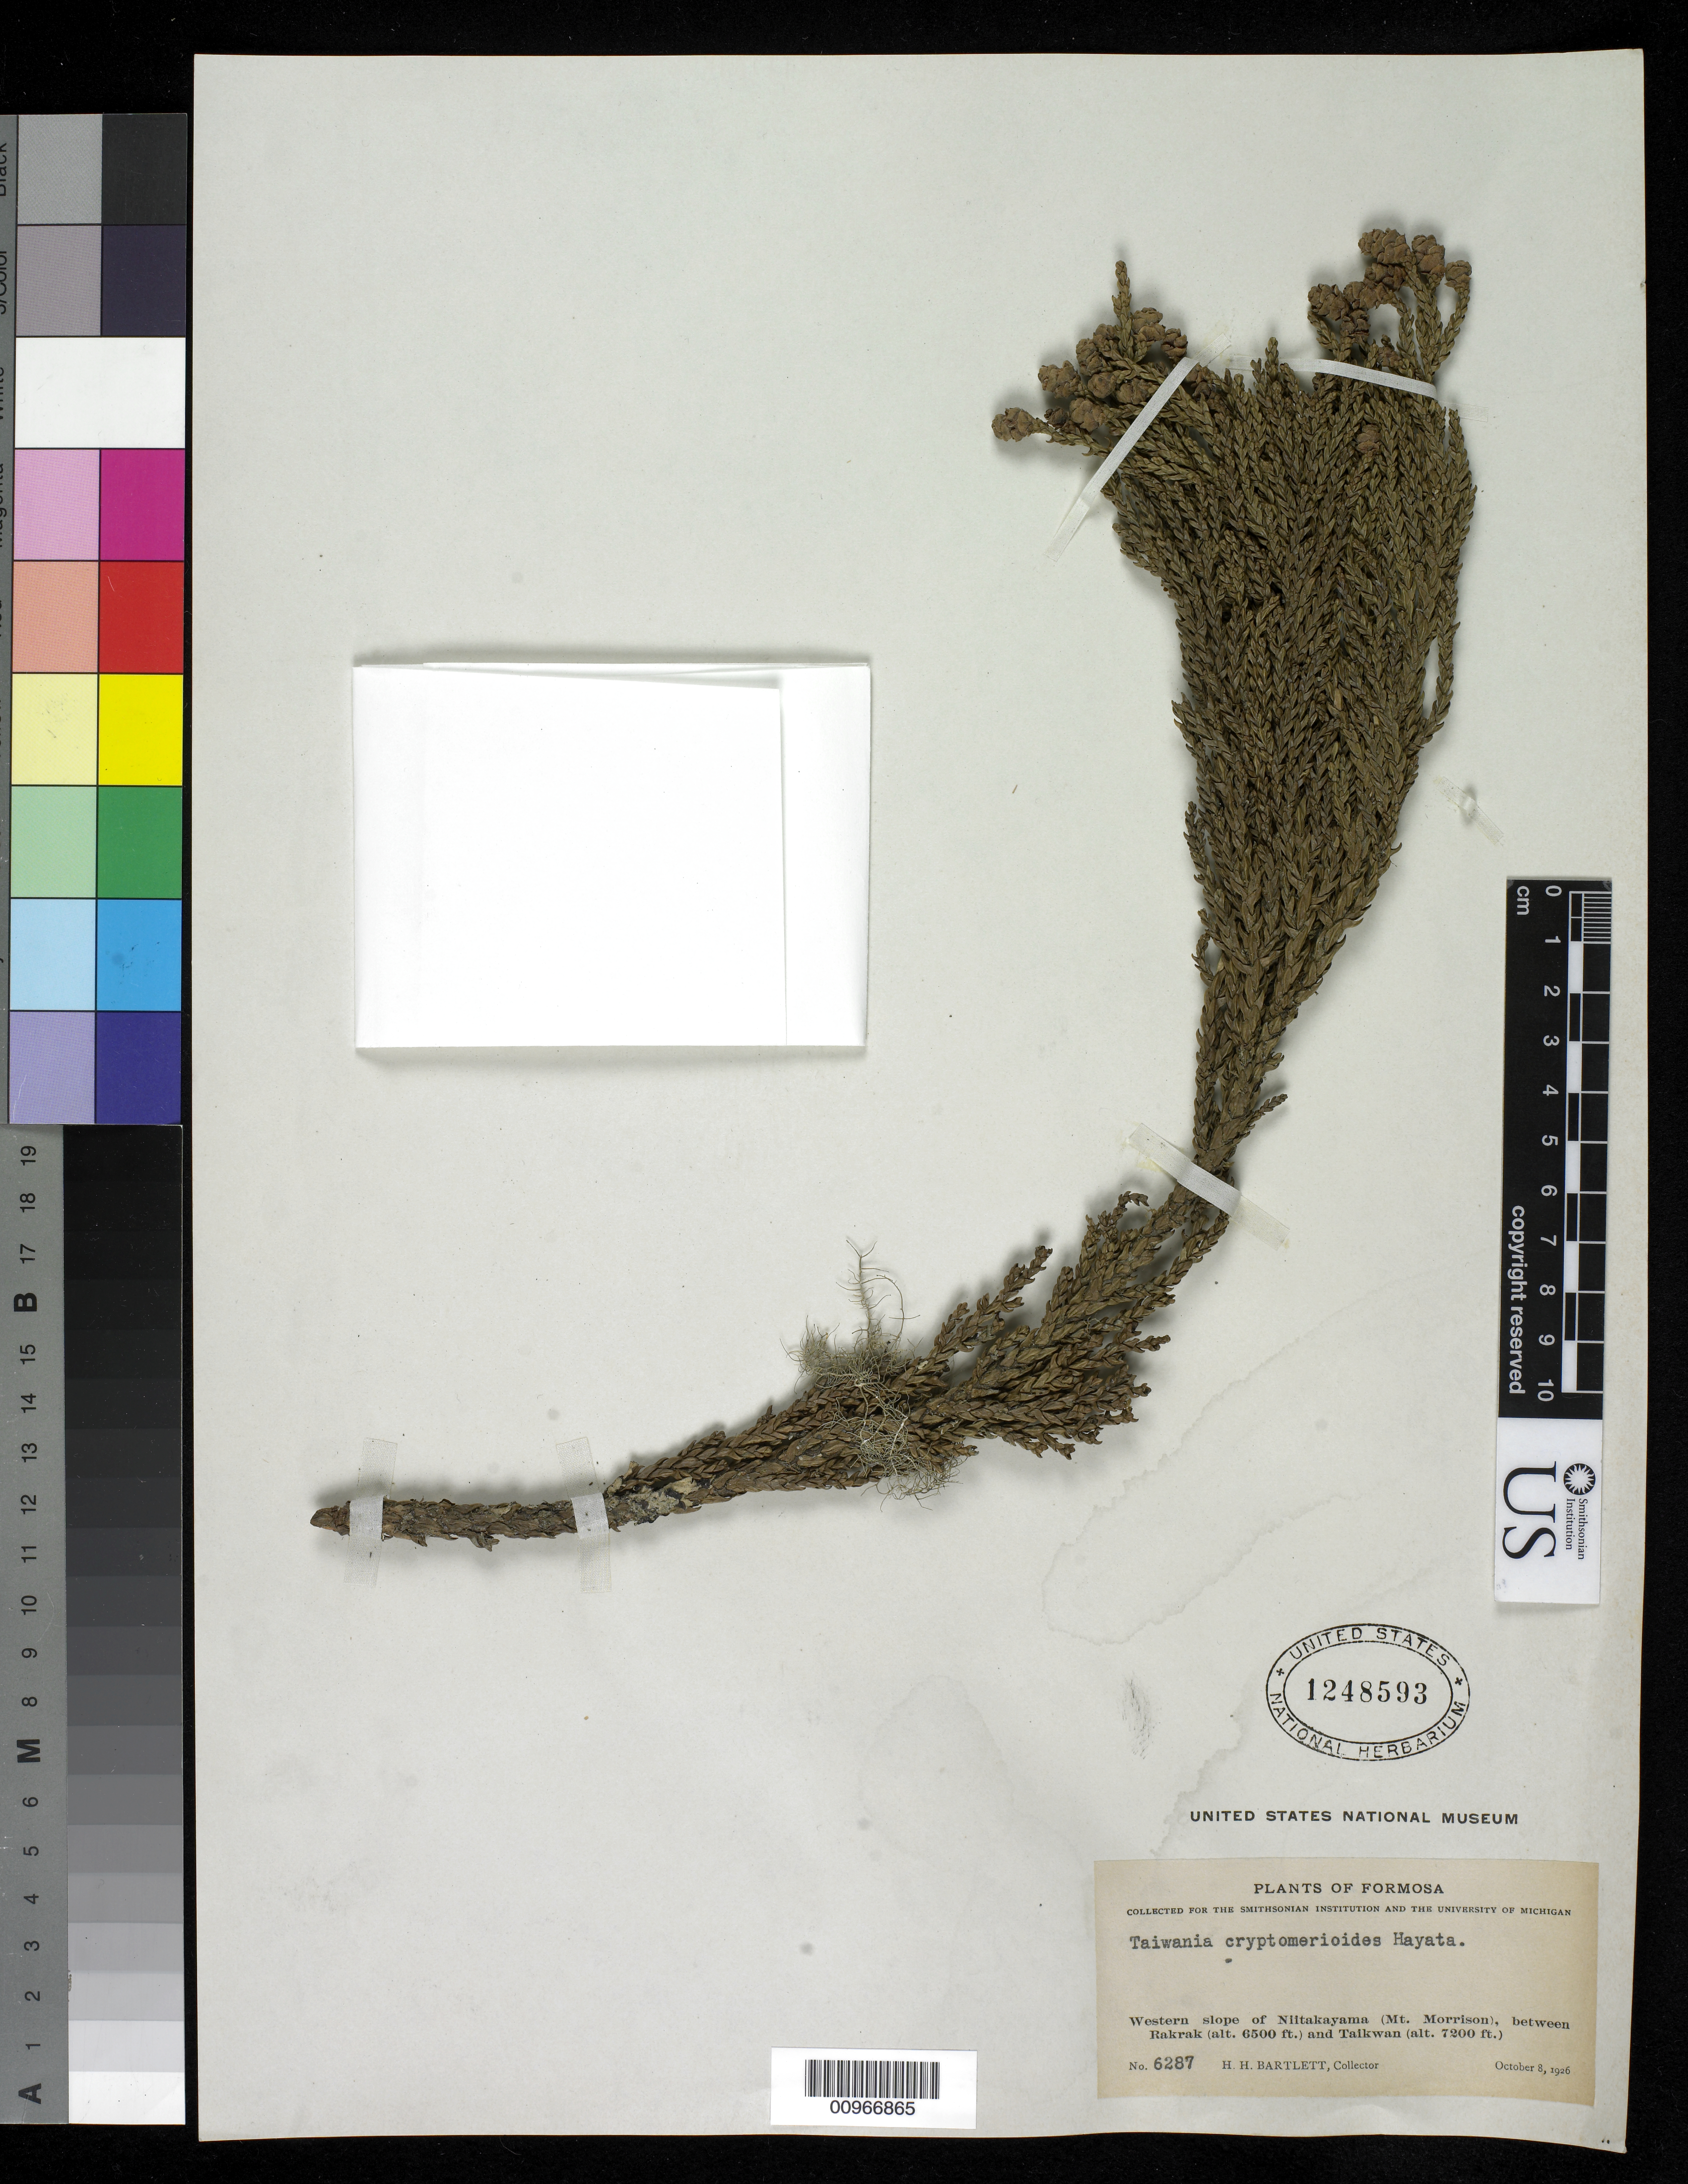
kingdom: Plantae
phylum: Tracheophyta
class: Pinopsida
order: Pinales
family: Cupressaceae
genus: Taiwania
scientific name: Taiwania cryptomerioides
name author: Hayata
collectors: H. H. Bartlett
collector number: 6287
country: Taiwan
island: Taiwan [Formosa]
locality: Western slope of Niitakayama (Mt. Morrison), between Rakrak and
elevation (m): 1981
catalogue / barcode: US 1248593